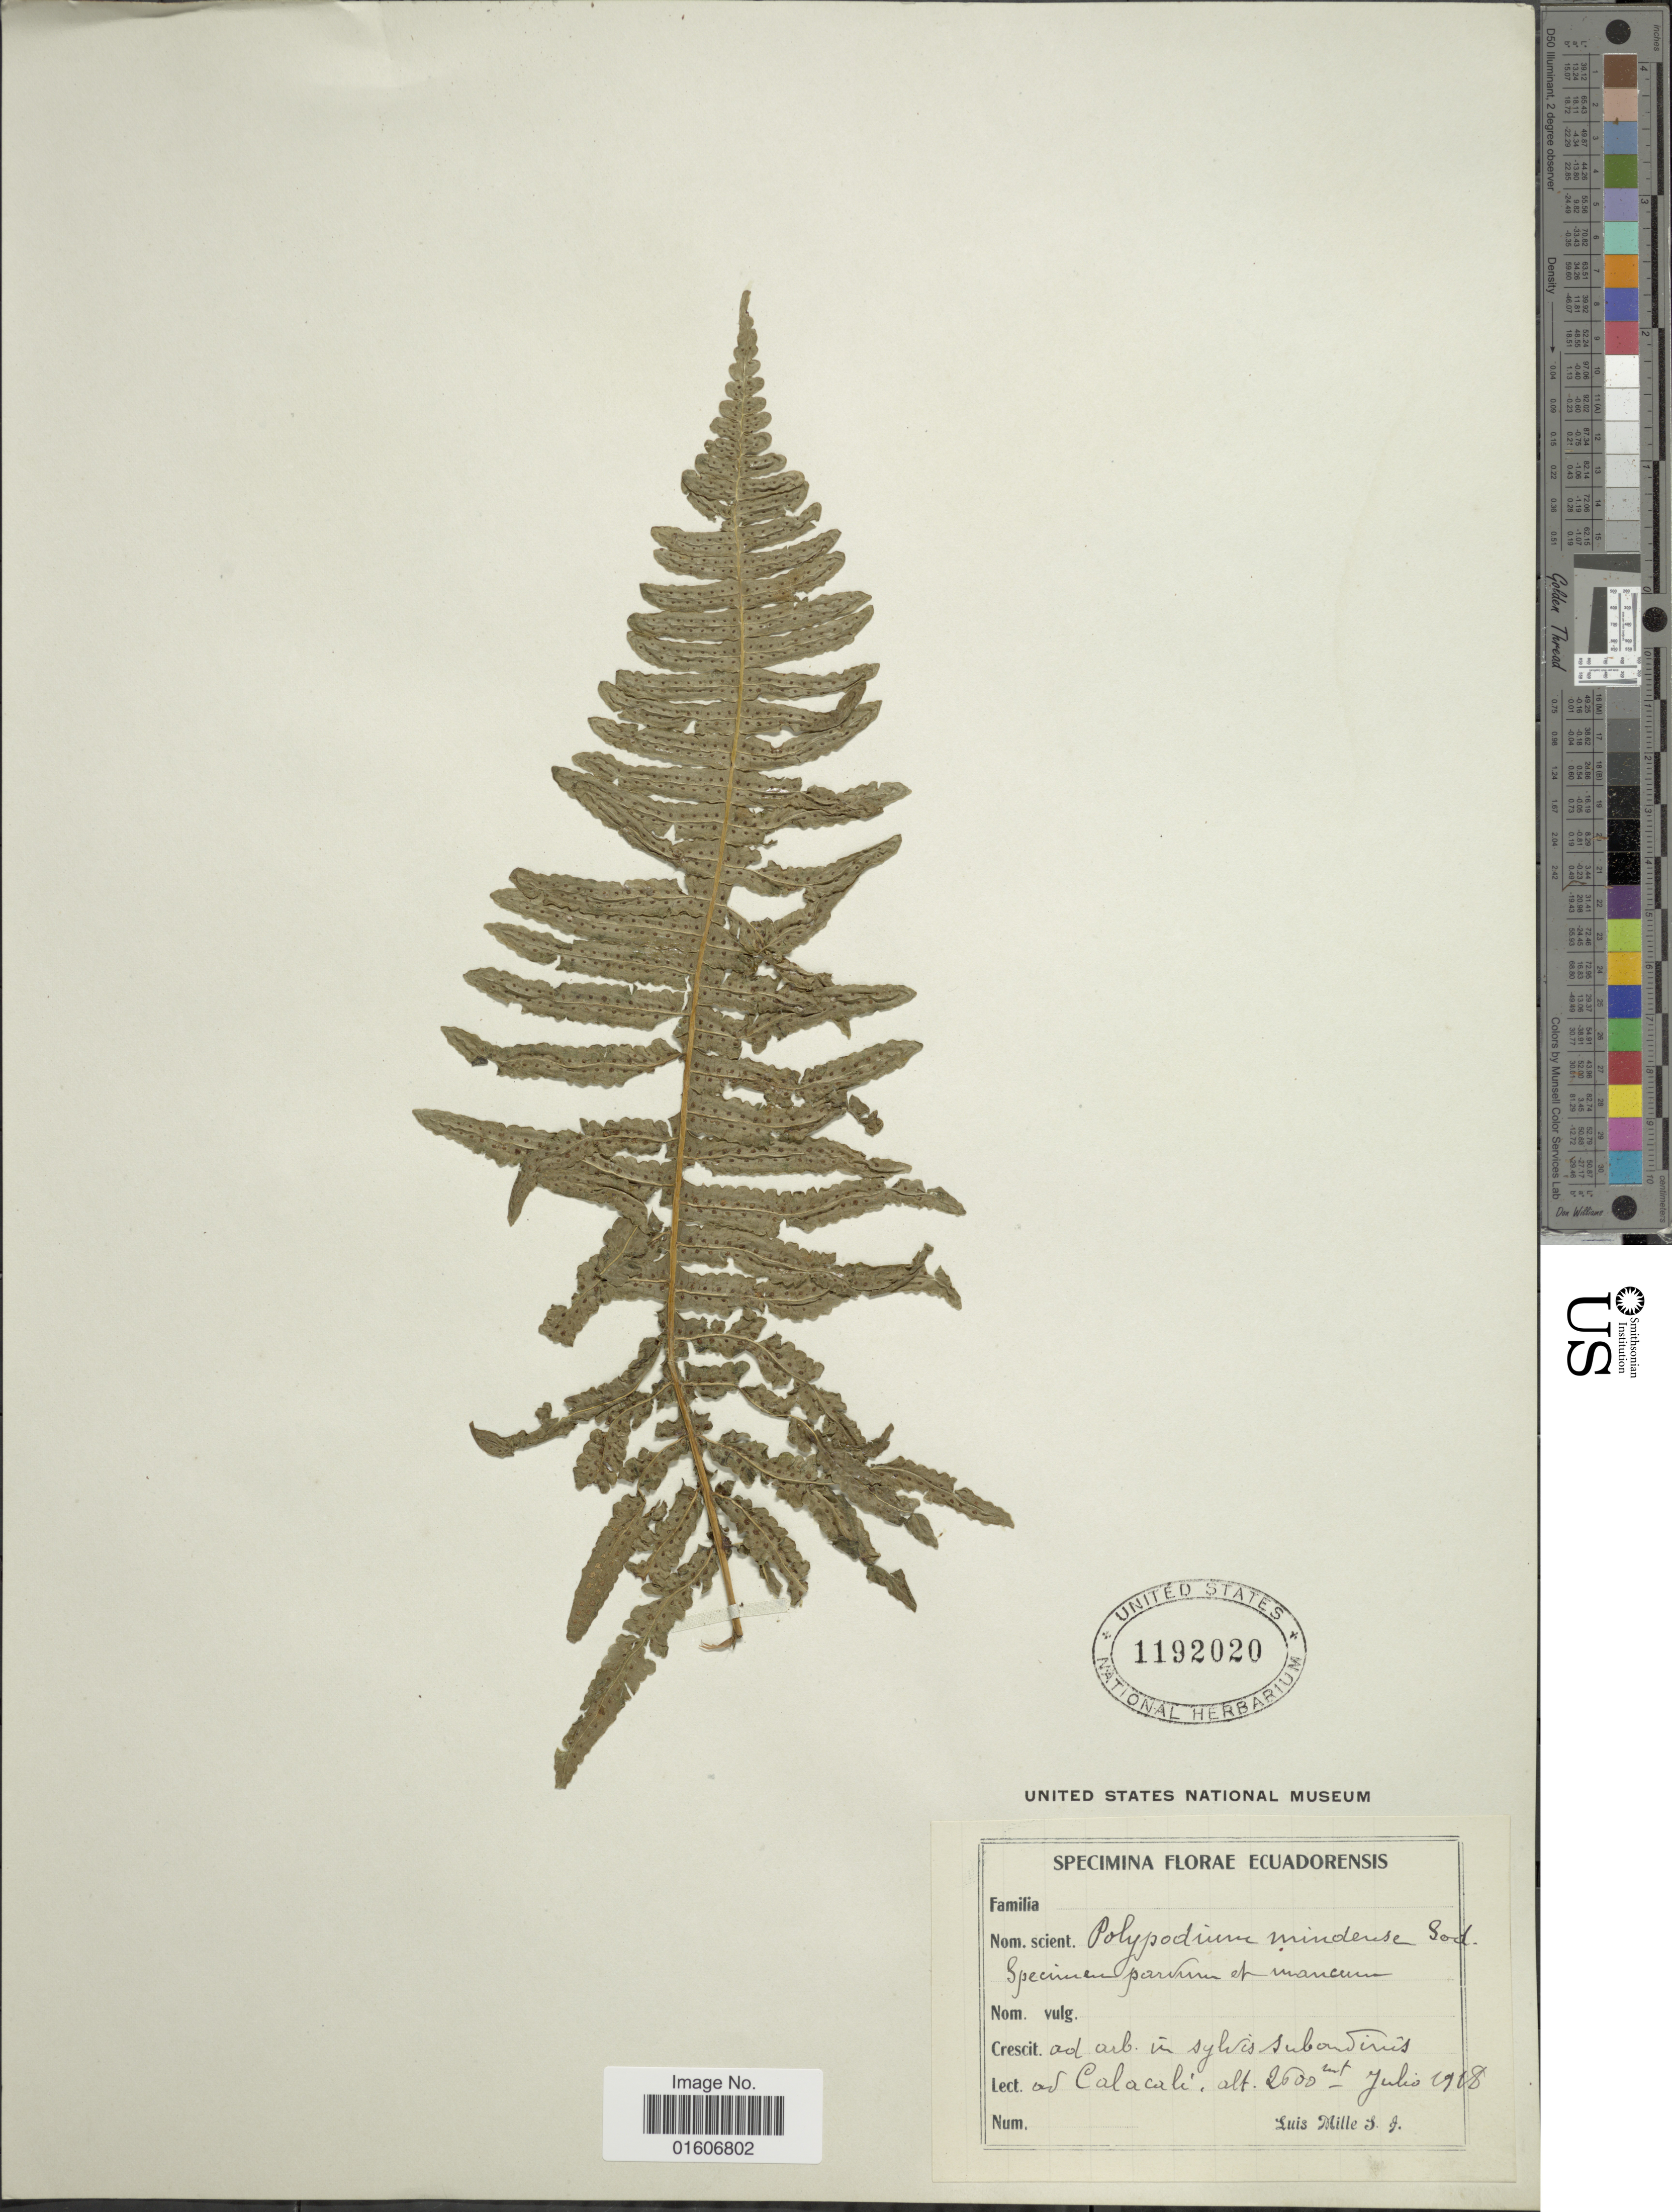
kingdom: Plantae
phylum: Tracheophyta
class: Polypodiopsida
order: Polypodiales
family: Polypodiaceae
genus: Serpocaulon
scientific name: Serpocaulon mindense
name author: (Sodiro)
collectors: L. Mille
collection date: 1918-07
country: Ecuador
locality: Ad arb in sylvis subandinis ad Calacali.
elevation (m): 2600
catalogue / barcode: US 1192020